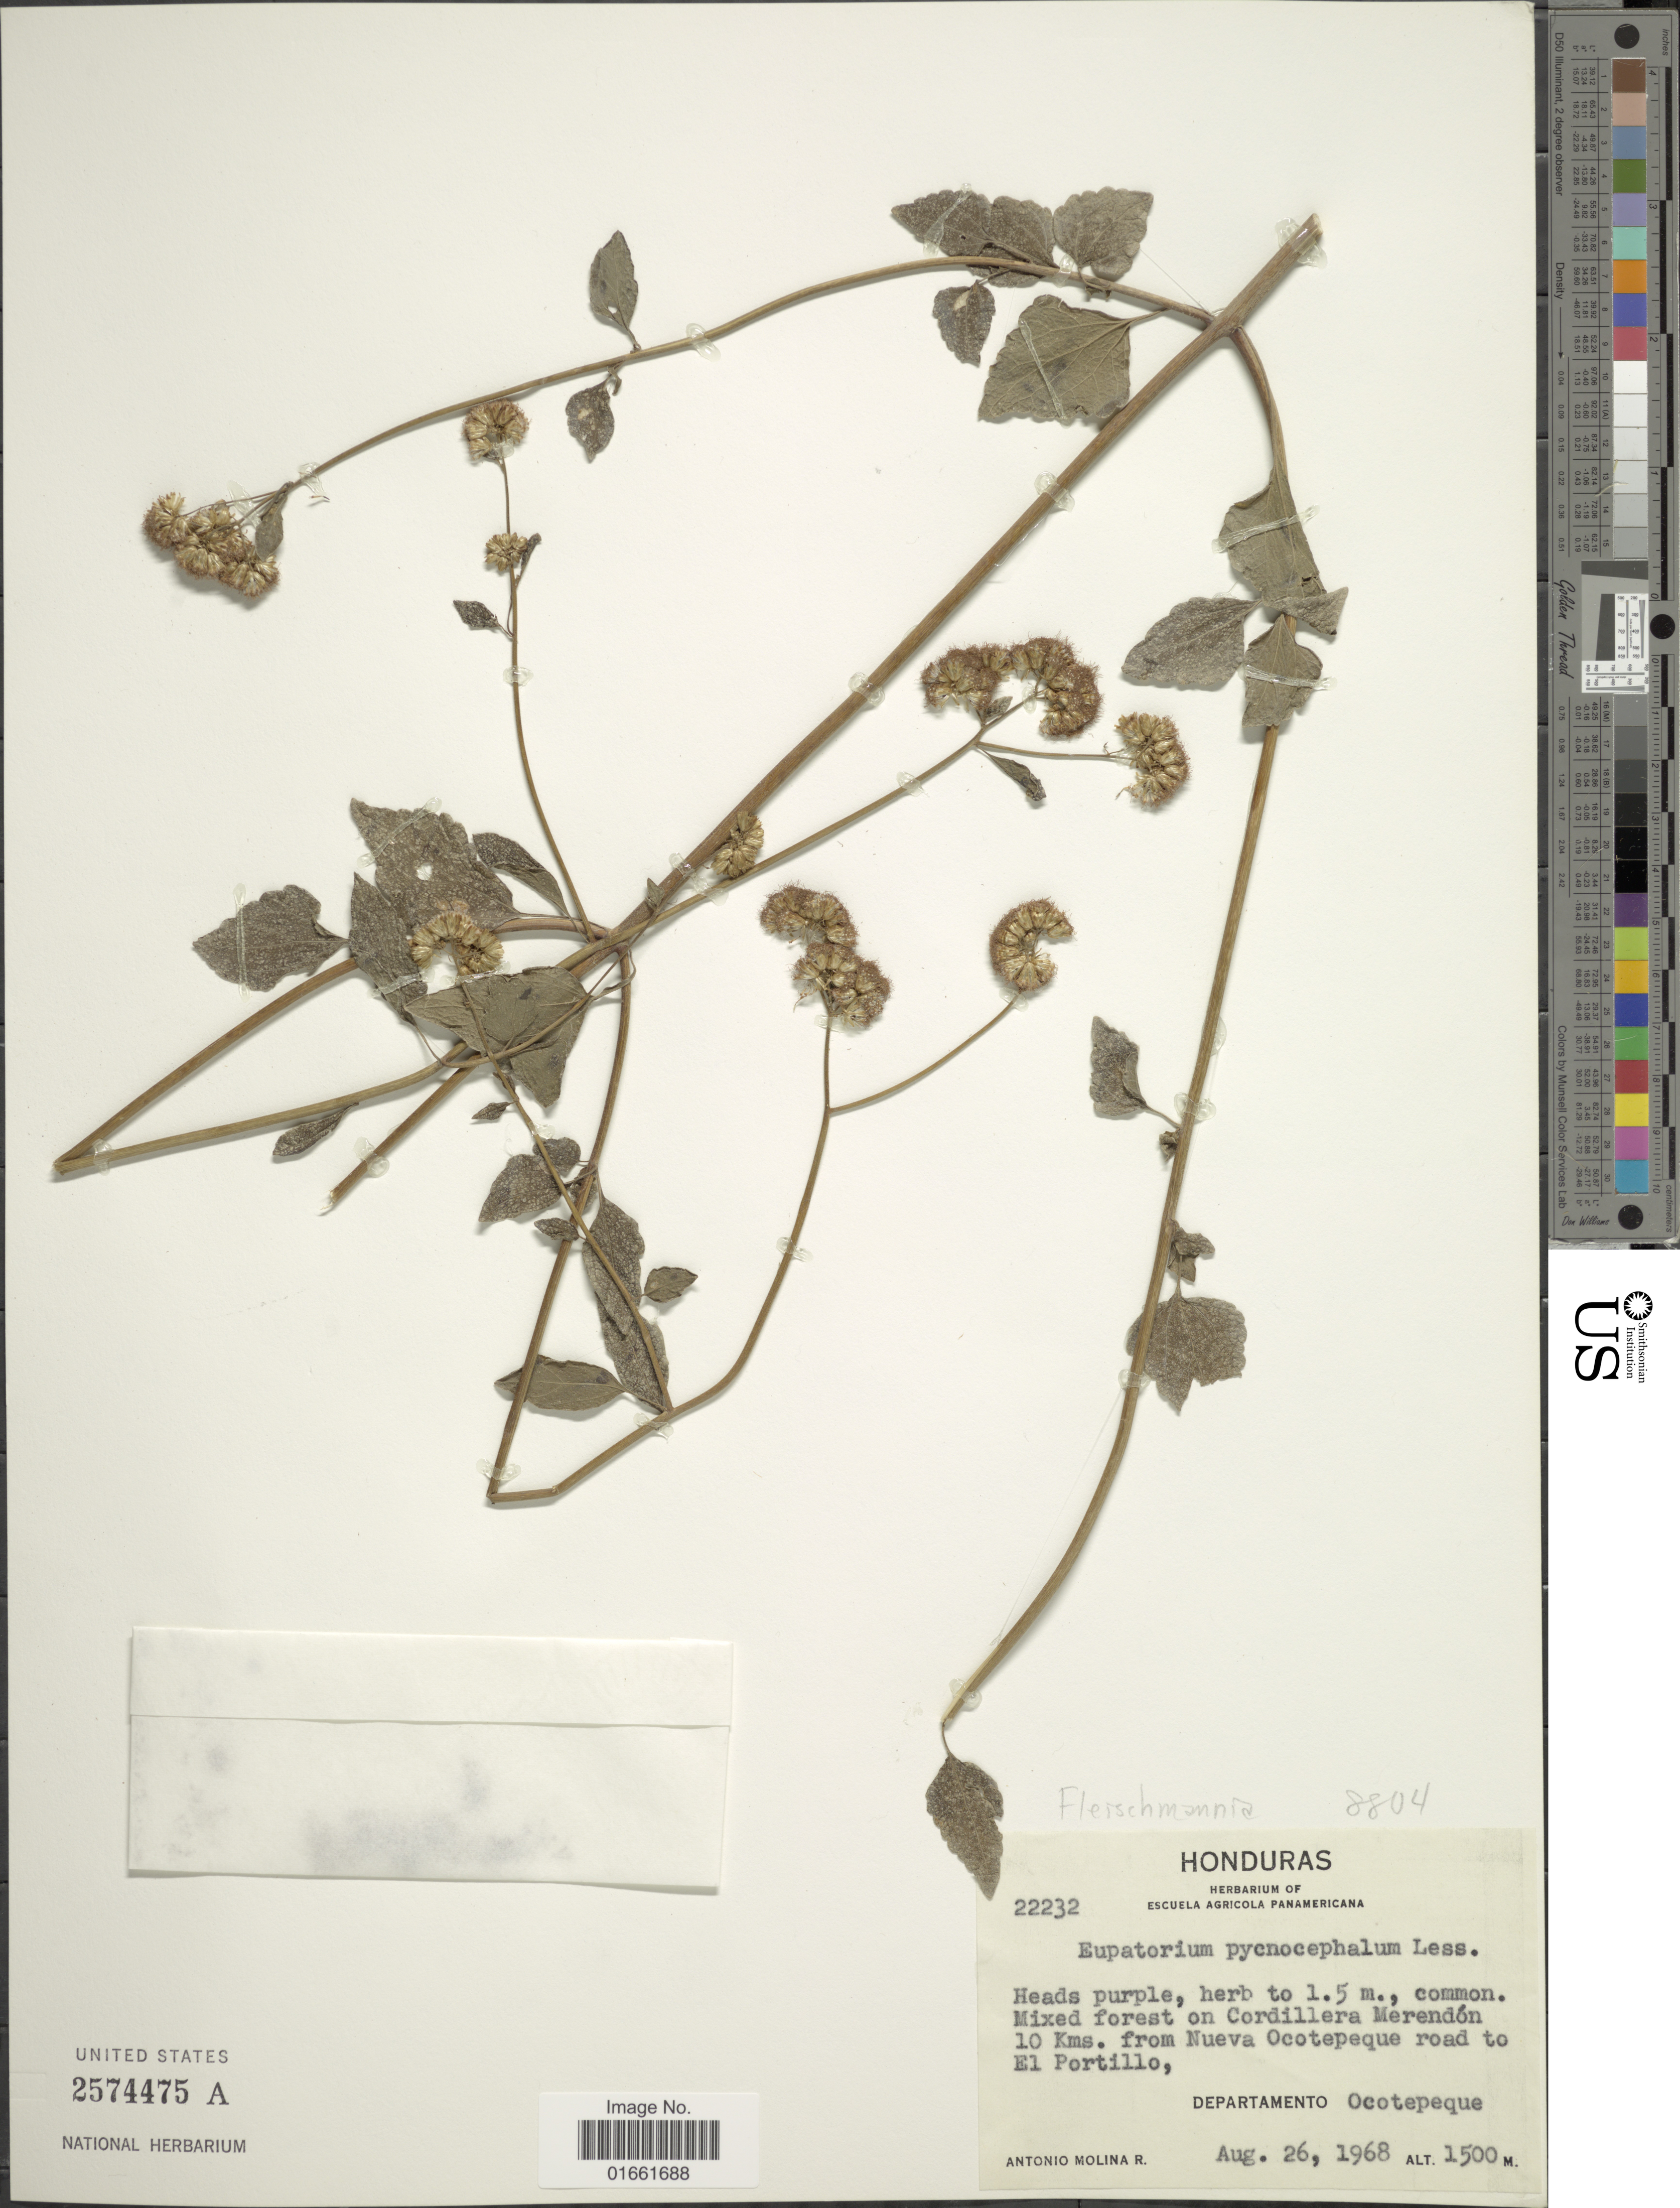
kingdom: Plantae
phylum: Tracheophyta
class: Magnoliopsida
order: Asterales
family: Asteraceae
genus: Fleischmannia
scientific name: Fleischmannia pratensis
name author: (Klatt) R.M. King & H. Rob.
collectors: A. Molina R.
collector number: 22232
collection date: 1968-08-26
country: Honduras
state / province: Ocotepeque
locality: Mixed forest on Cordillera Merendon, 10 kms from Nueva Ocotepeque road to El Portillo.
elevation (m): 1500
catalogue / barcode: US 2574475A